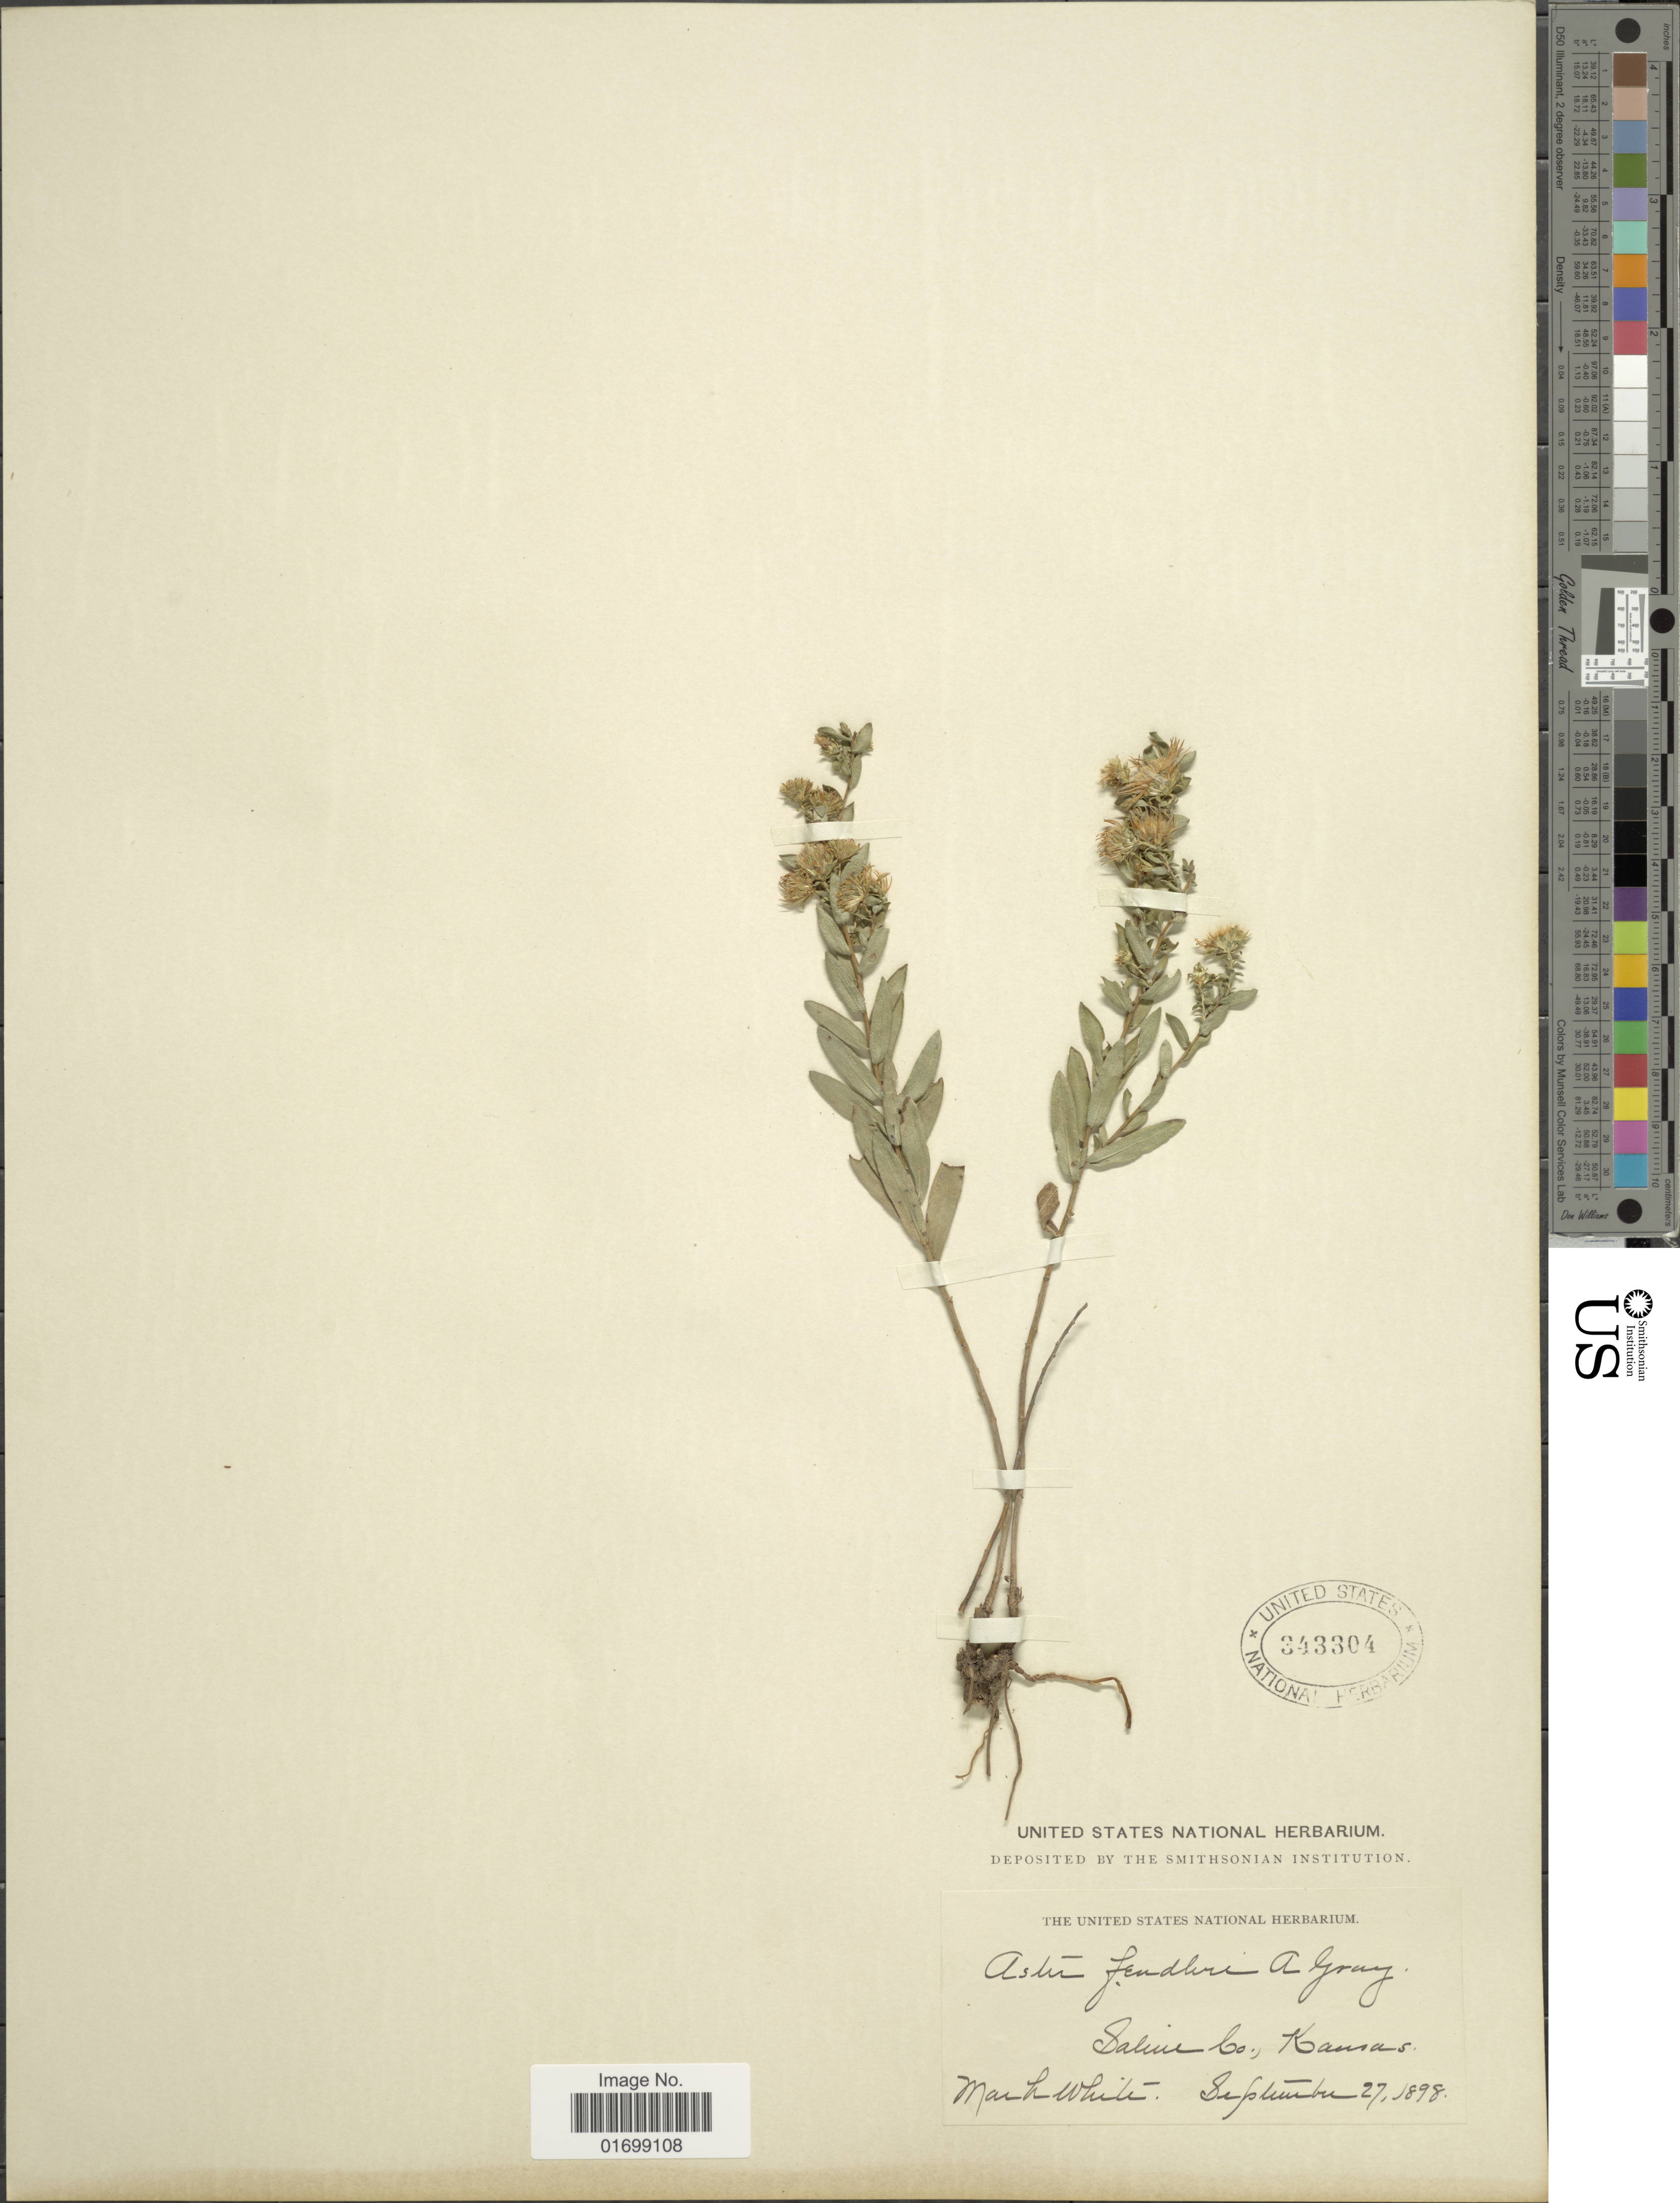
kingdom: Plantae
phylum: Tracheophyta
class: Magnoliopsida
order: Asterales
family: Asteraceae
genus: Symphyotrichum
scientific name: Symphyotrichum fendleri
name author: (A. Gray) G.L. Nesom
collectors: M. White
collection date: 1898-09-27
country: United States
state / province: Kansas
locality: Saline Co.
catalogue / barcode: US 343304